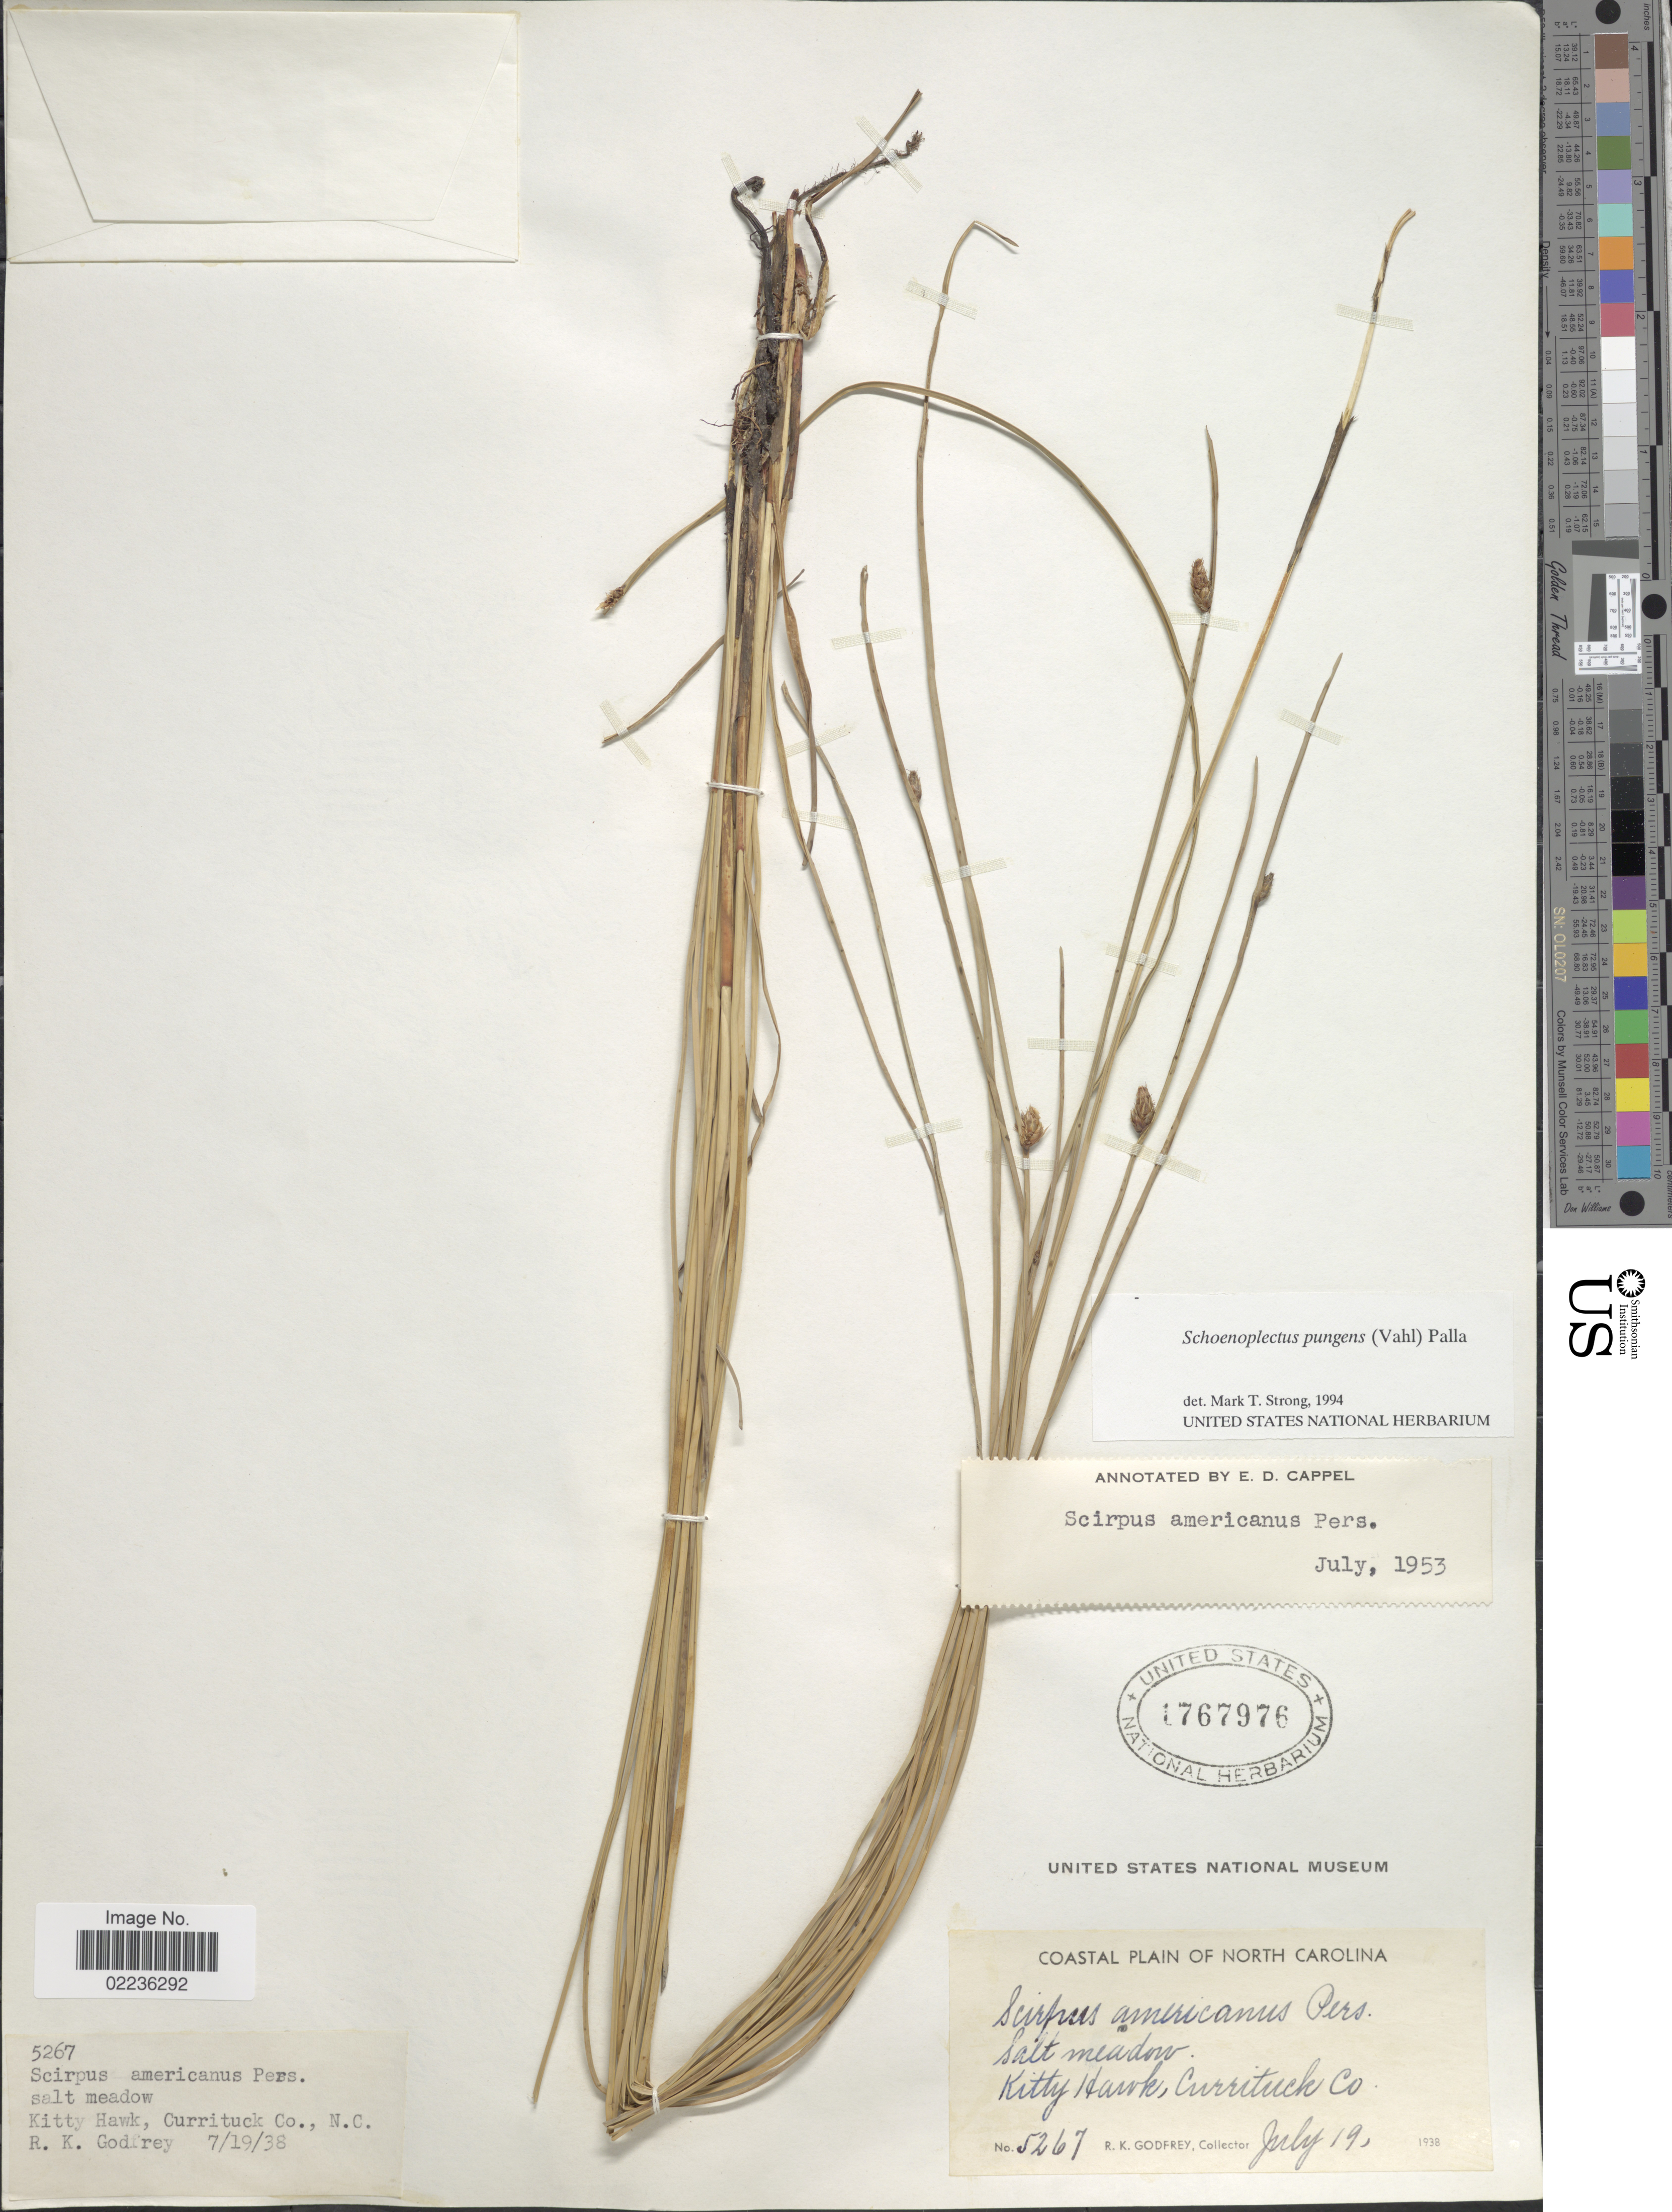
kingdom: Plantae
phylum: Tracheophyta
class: Liliopsida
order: Poales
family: Cyperaceae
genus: Schoenoplectus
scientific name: Schoenoplectus pungens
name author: (Vahl) Palla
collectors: R. K. Godfrey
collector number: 5267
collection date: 1938-07-19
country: United States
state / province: North Carolina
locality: Coastal Plain. Salt meadow. Kitty Hawk, Currituck Co., N.C.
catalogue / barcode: US 1767976